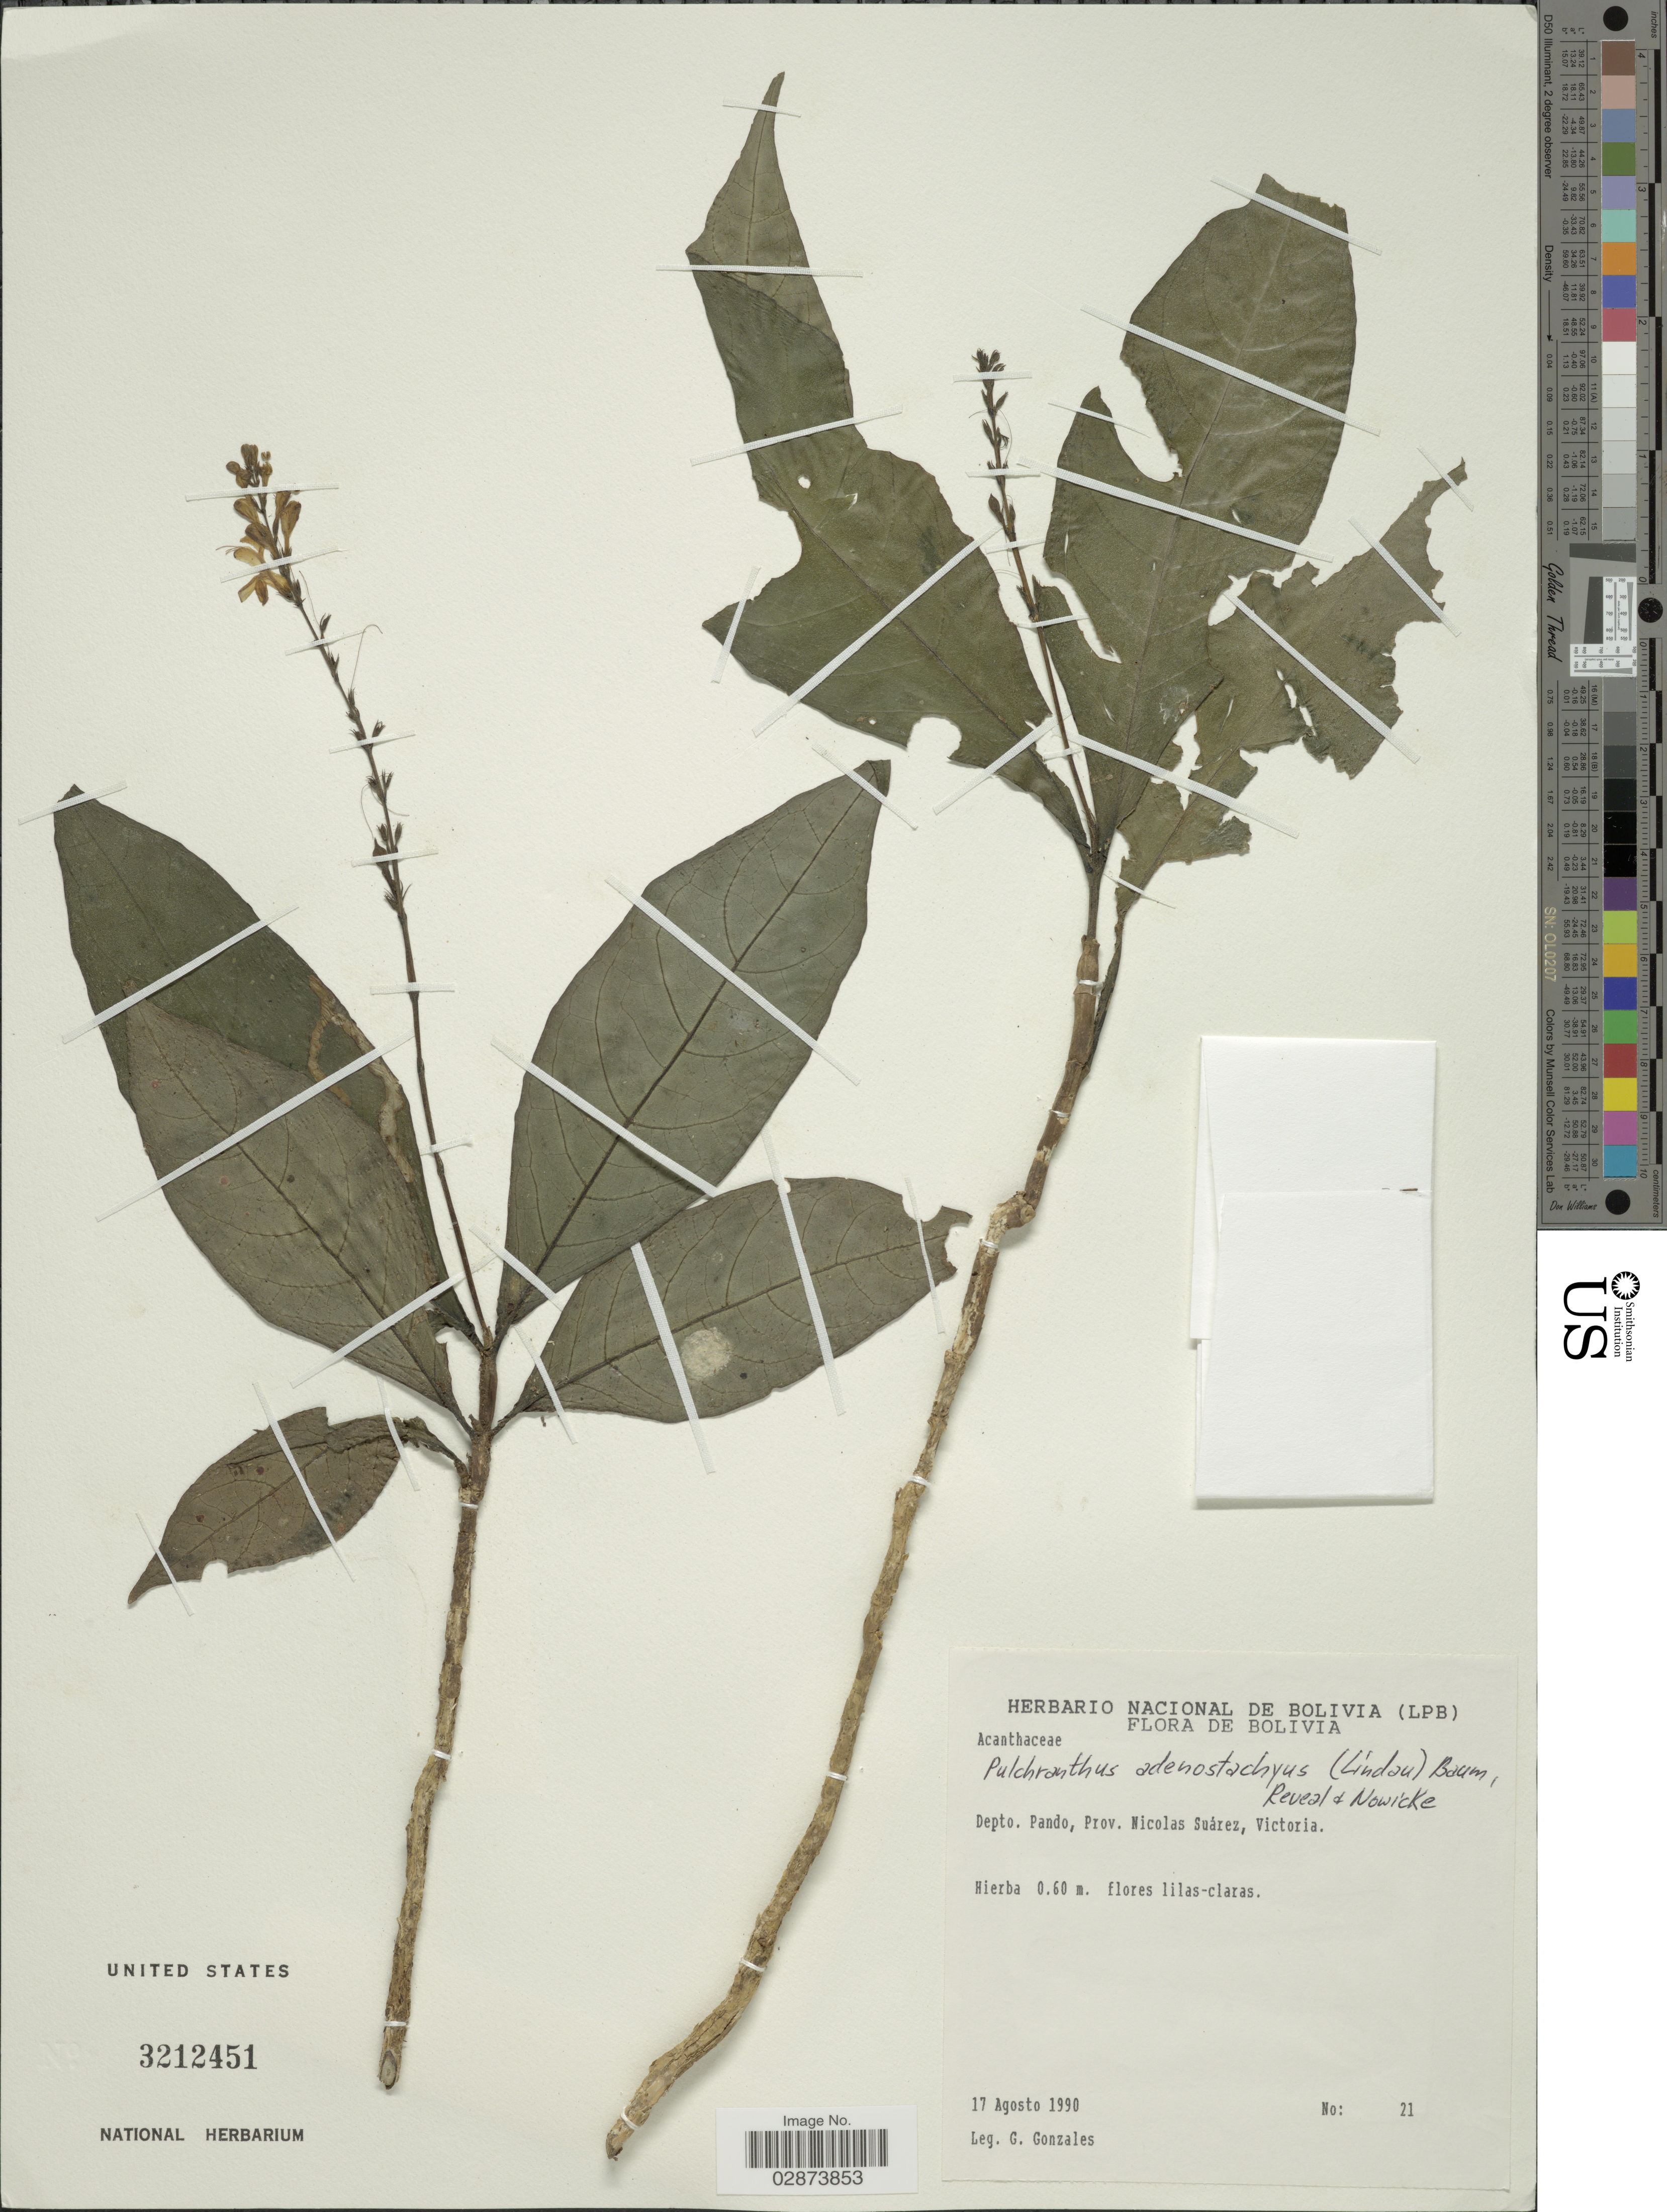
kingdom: Plantae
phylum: Tracheophyta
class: Magnoliopsida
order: Lamiales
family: Acanthaceae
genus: Pulchranthus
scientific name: Pulchranthus adenostachyus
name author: (Lindau) V.M. Baum et al.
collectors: G. Gonzales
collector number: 21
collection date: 1990-09-17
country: Bolivia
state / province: Pando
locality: Depto. Pando, Prov. Nicolas Suárez, Victoria.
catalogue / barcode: US 3212451